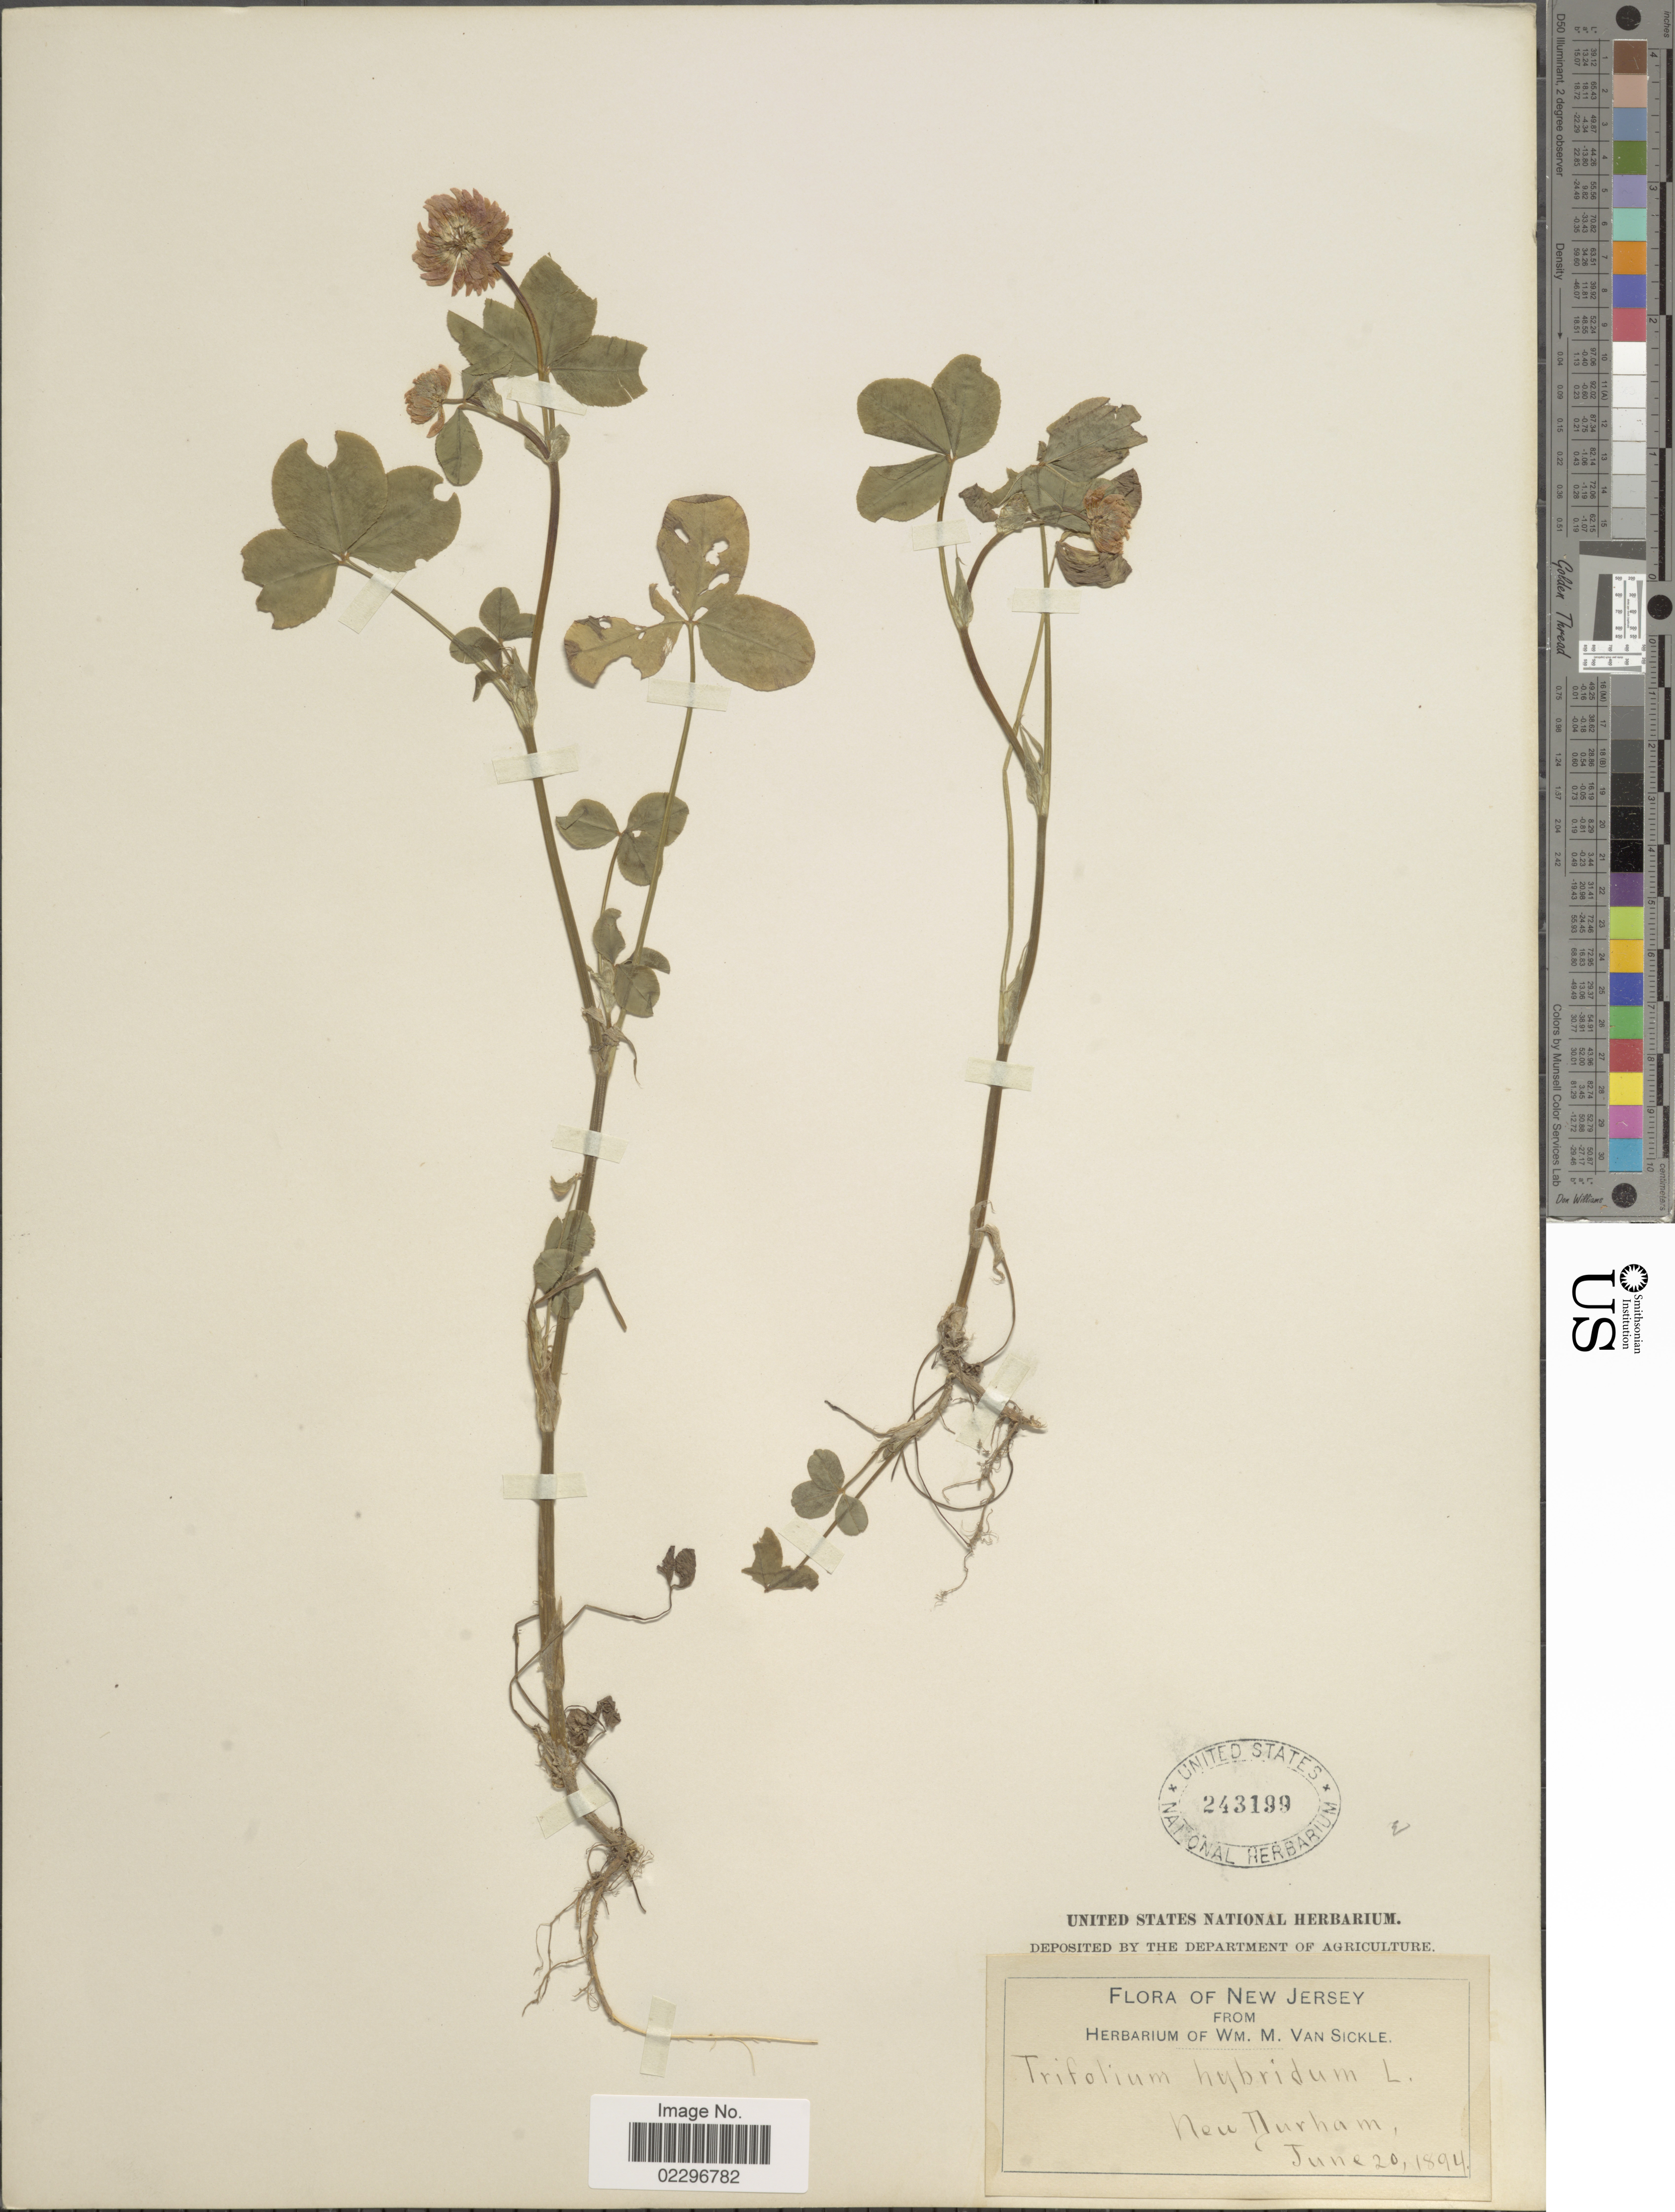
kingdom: Plantae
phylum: Tracheophyta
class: Magnoliopsida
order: Fabales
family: Fabaceae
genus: Trifolium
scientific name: Trifolium hybridum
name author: L.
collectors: ex herb. Wm. M. Van Sickle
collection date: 1894-06-20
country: United States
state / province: New Jersey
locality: New Durham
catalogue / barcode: US 243199